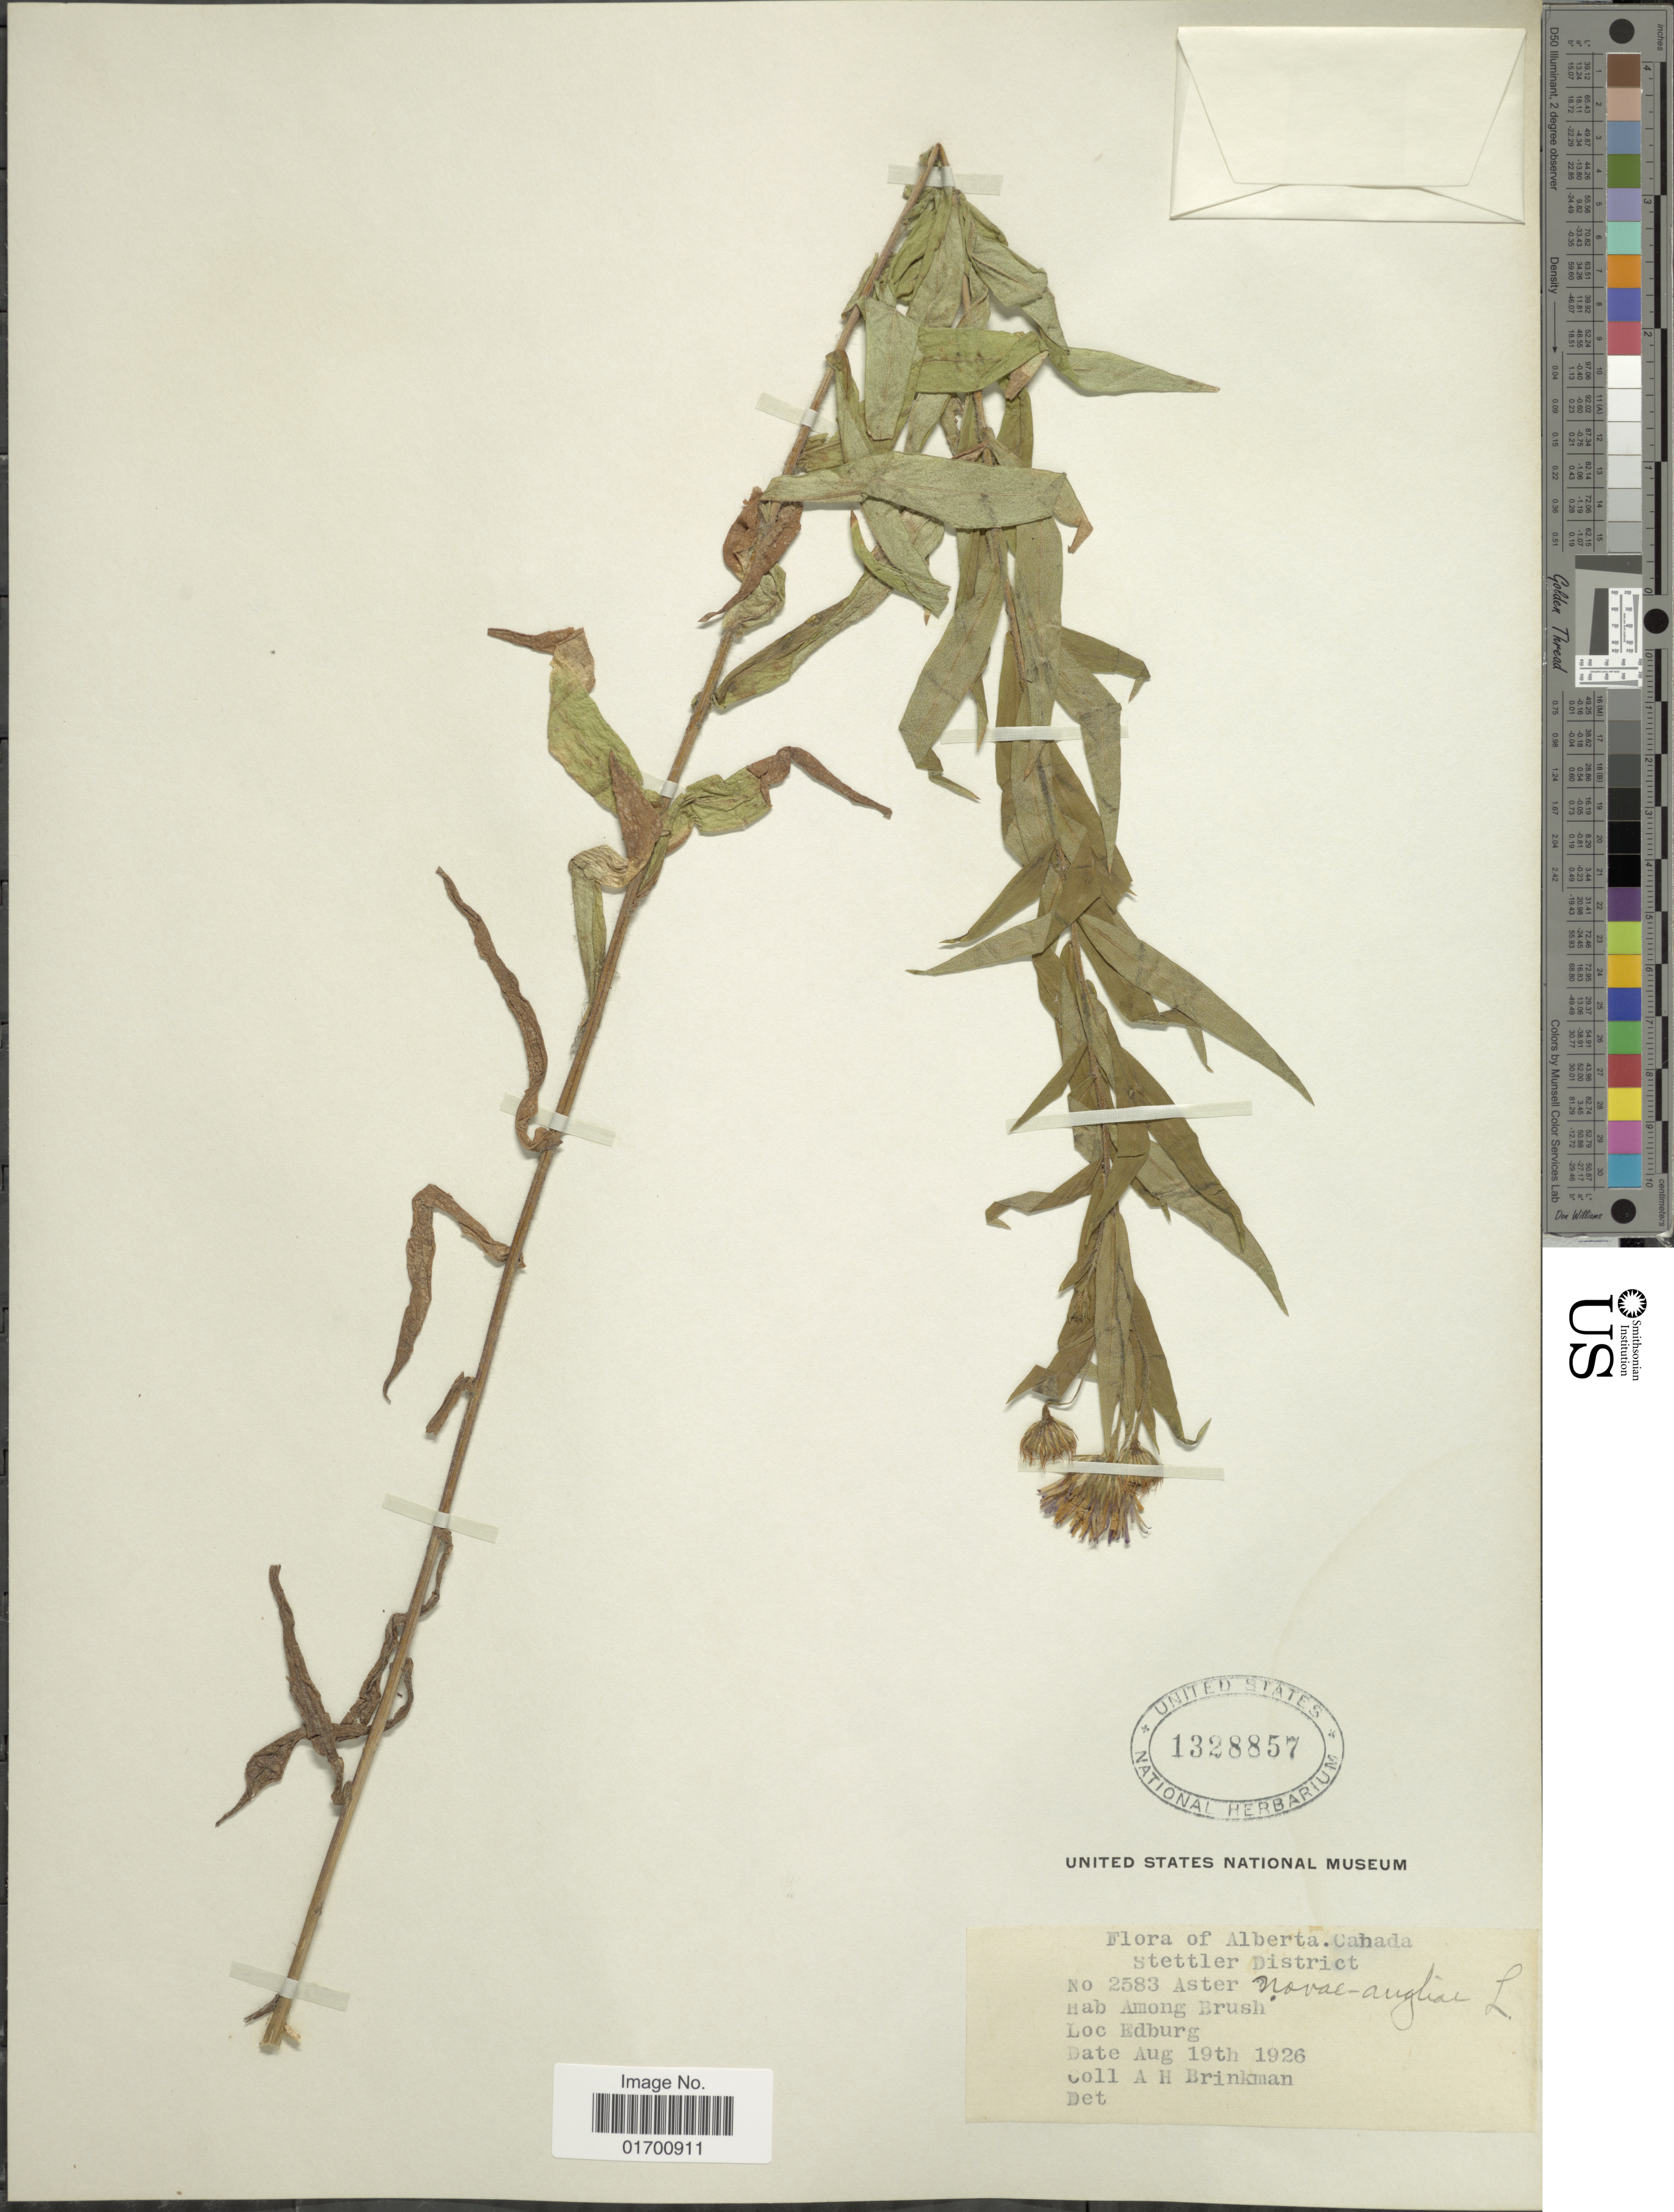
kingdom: Plantae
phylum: Tracheophyta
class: Magnoliopsida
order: Asterales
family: Asteraceae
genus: Symphyotrichum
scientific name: Symphyotrichum novae-angliae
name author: (L.) G.L. Nesom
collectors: A. Brinkman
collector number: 2583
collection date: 1926-08-19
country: Canada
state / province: Alberta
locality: Stettler District, Edburg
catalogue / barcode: US 1328857